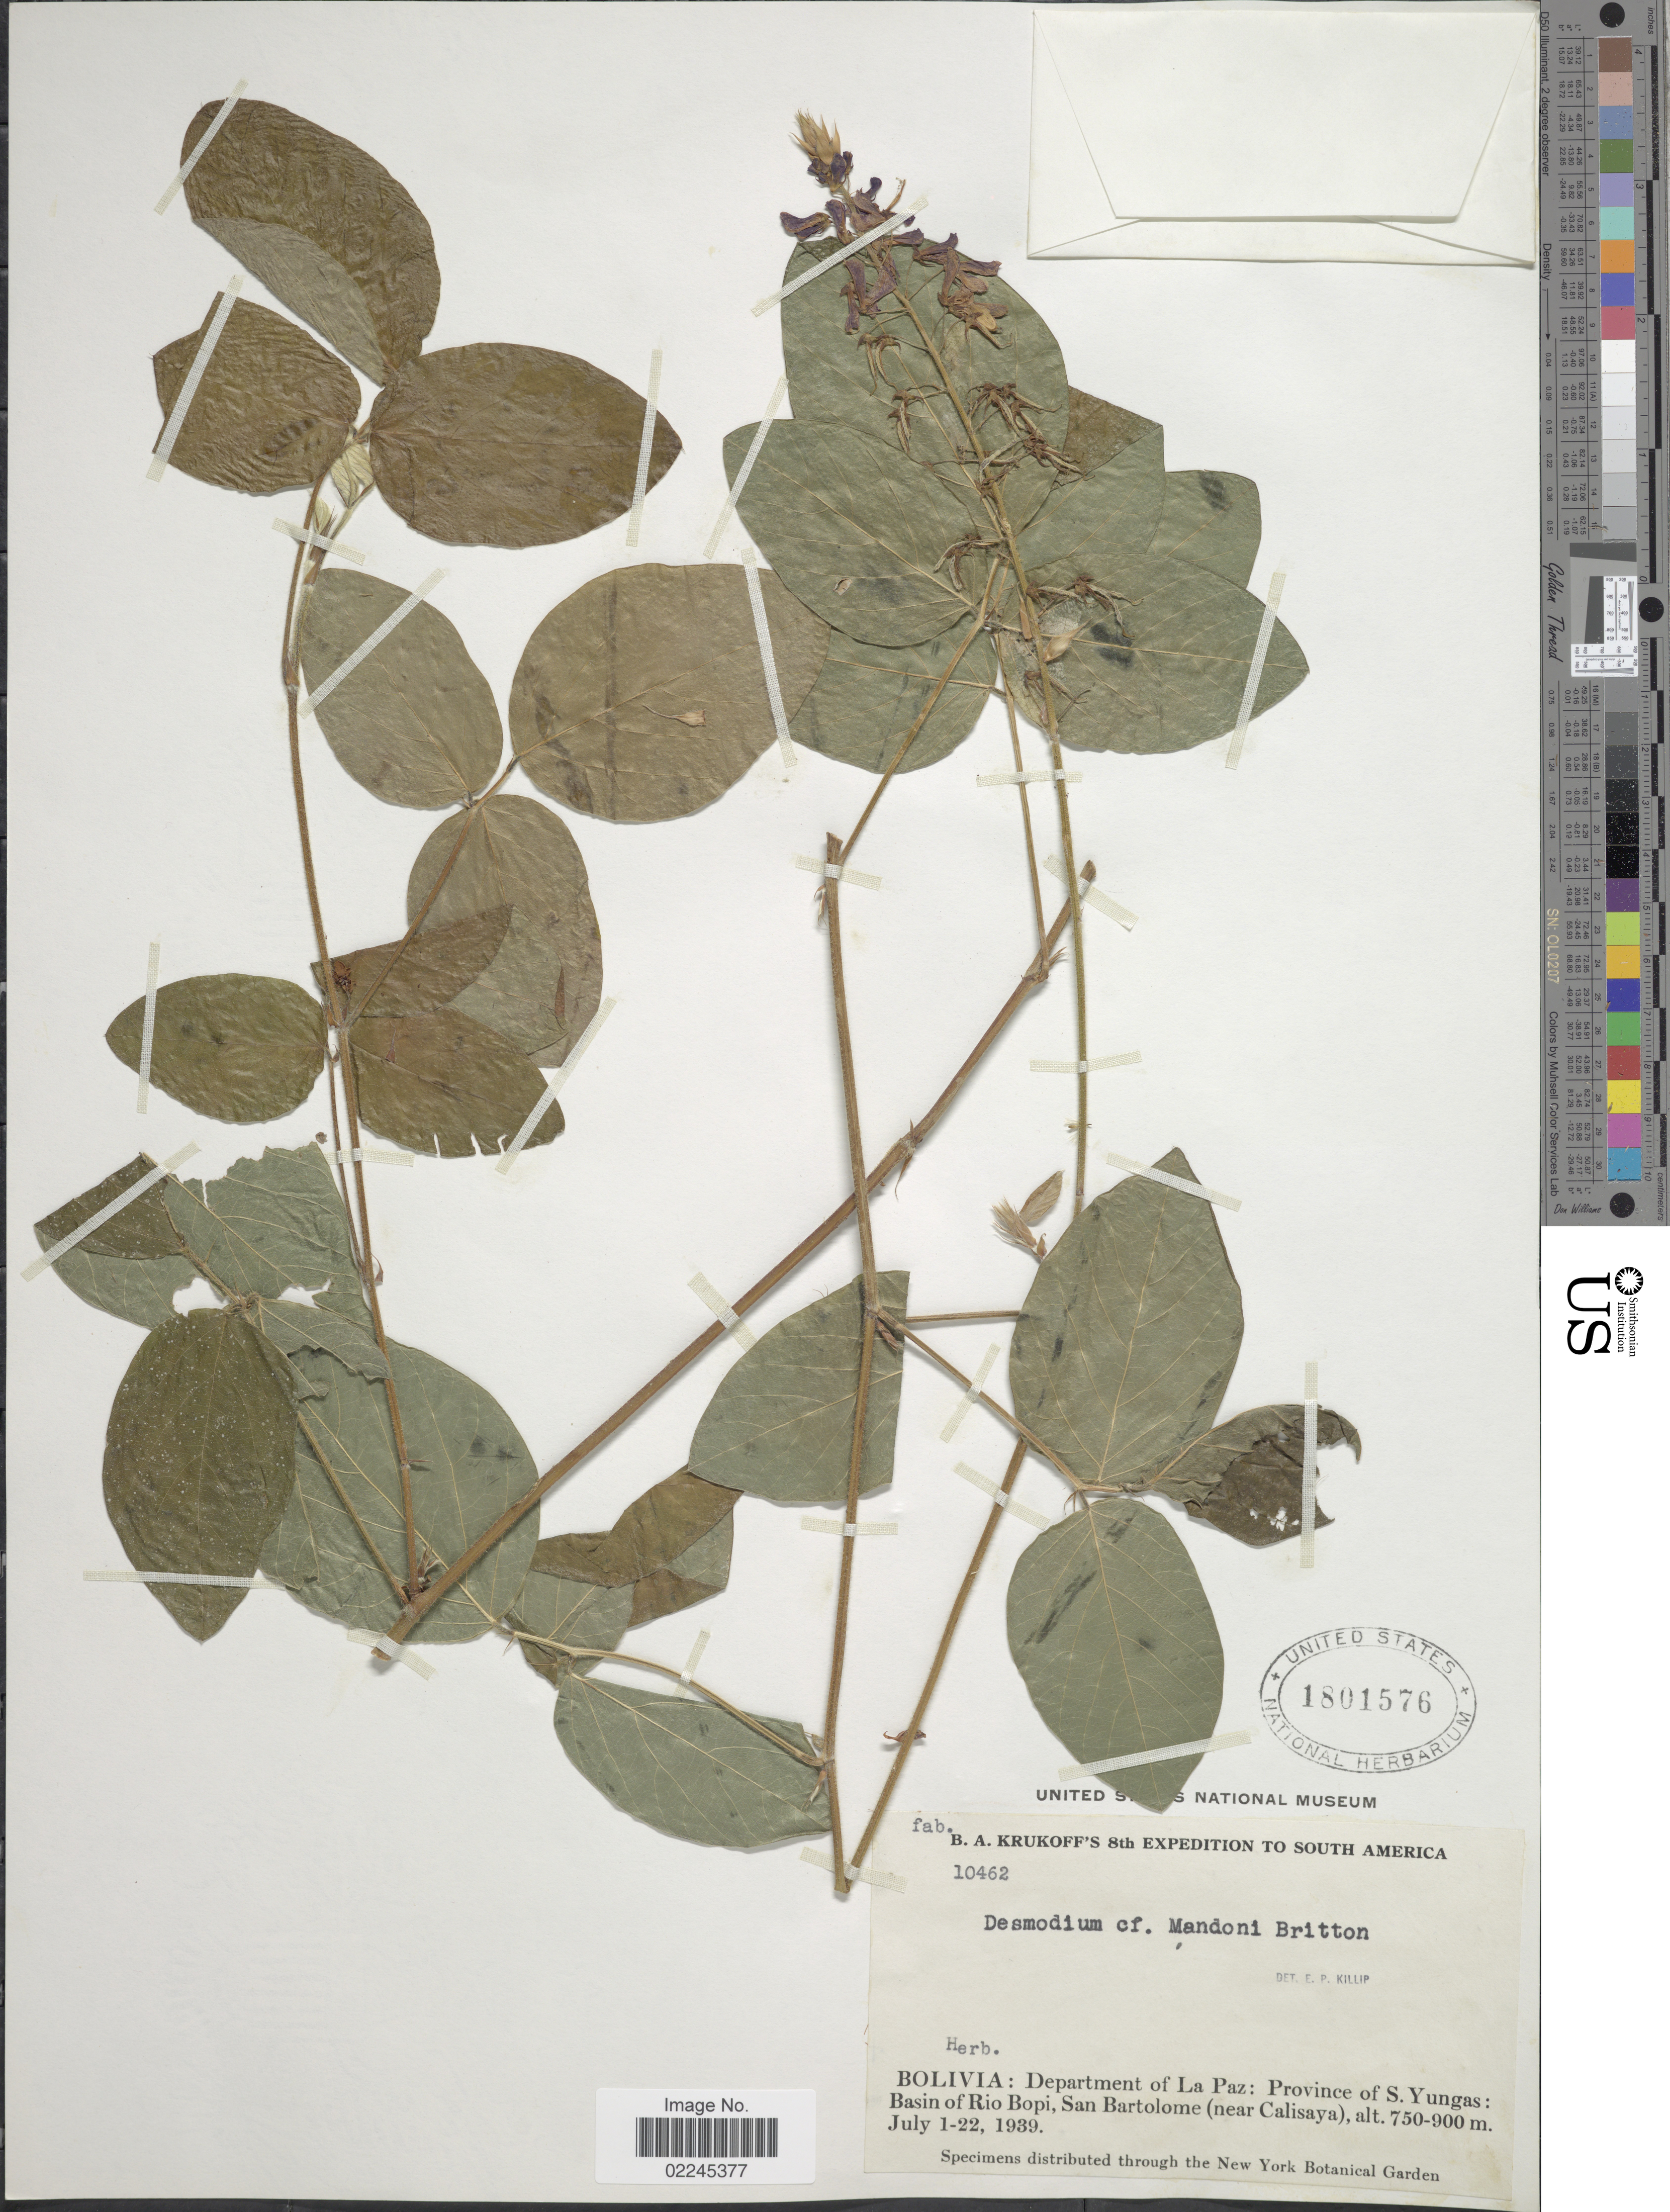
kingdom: Plantae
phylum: Tracheophyta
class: Magnoliopsida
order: Fabales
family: Fabaceae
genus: Desmodium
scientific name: Desmodium limense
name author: Hook.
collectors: B. A. Krukoff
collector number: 10462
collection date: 1939-07-01/1939-07-22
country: Bolivia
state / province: La Paz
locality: Province of S. Yungas: Basin of Rio Bopi, San Bartolome (near Calisaya)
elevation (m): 750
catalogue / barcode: US 1801576